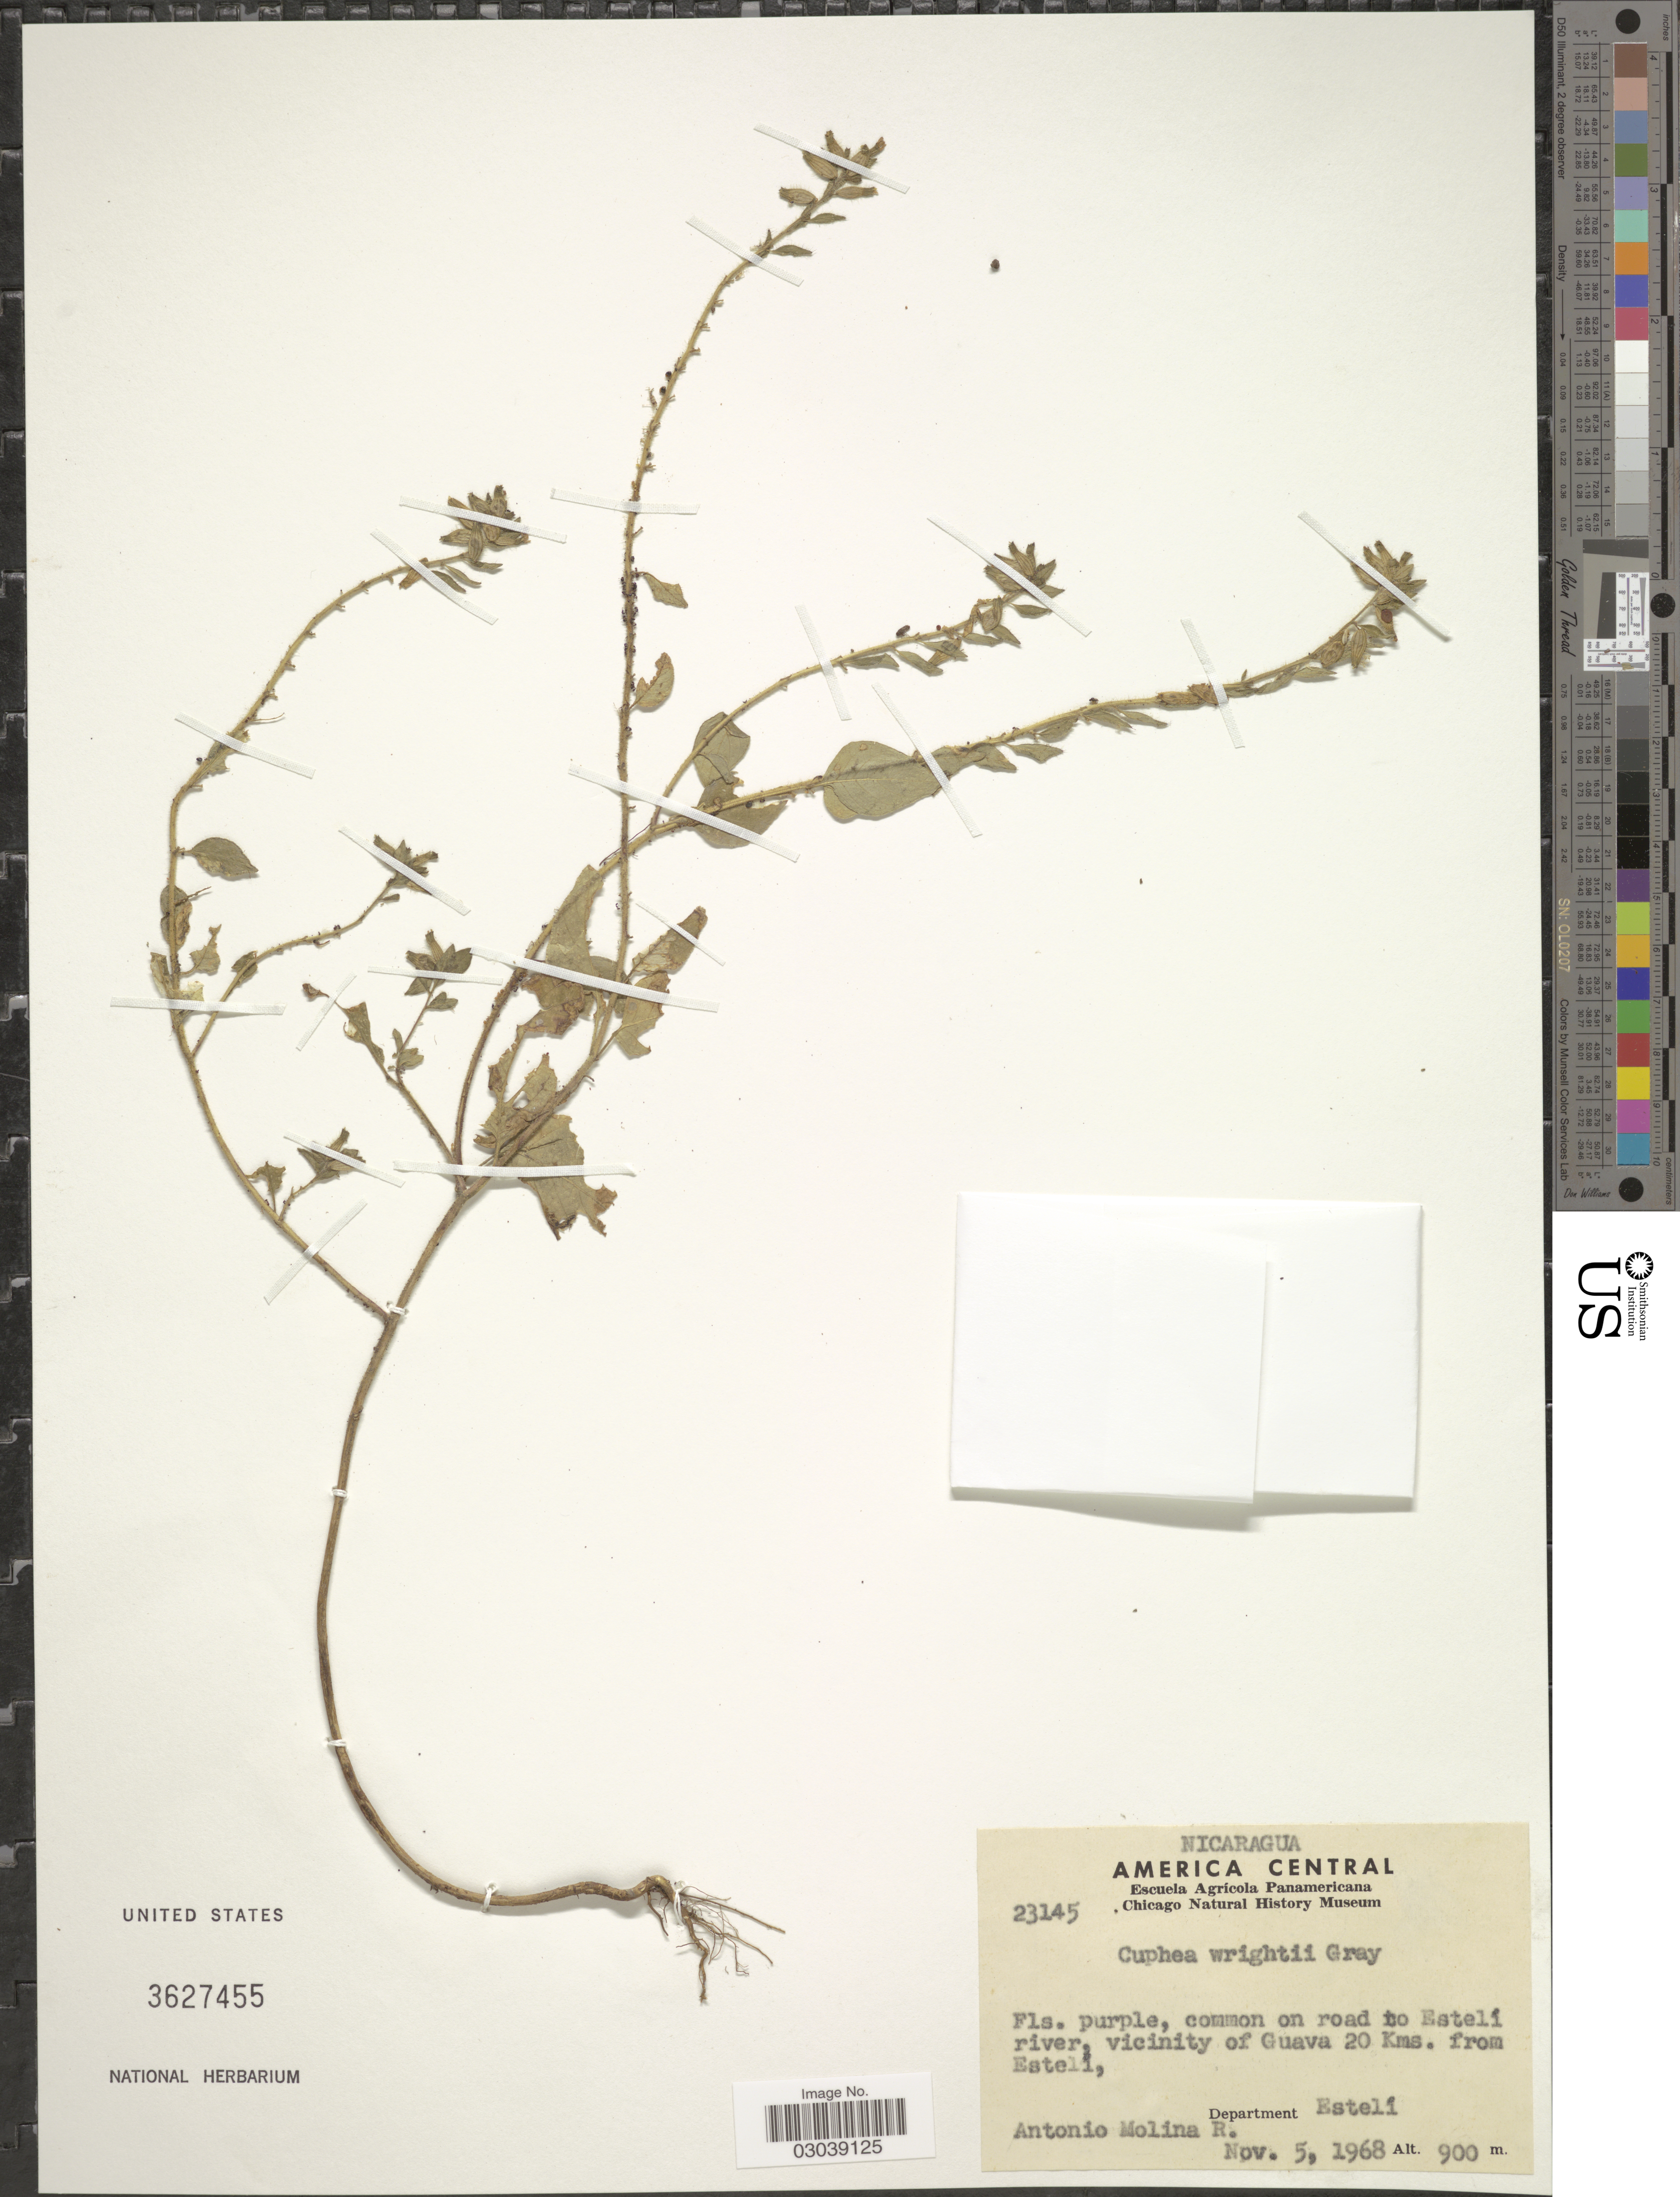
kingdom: Plantae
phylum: Tracheophyta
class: Magnoliopsida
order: Myrtales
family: Lythraceae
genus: Cuphea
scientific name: Cuphea wrightii var. wrightii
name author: A. Gray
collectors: A. Molina R.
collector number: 23145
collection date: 1968-11-05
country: Nicaragua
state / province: Esteli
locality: Common on road to Estelí river, vicinity of Guava 20 Kms. from Estelí. Department Estelí.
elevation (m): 900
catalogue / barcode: US 3627455